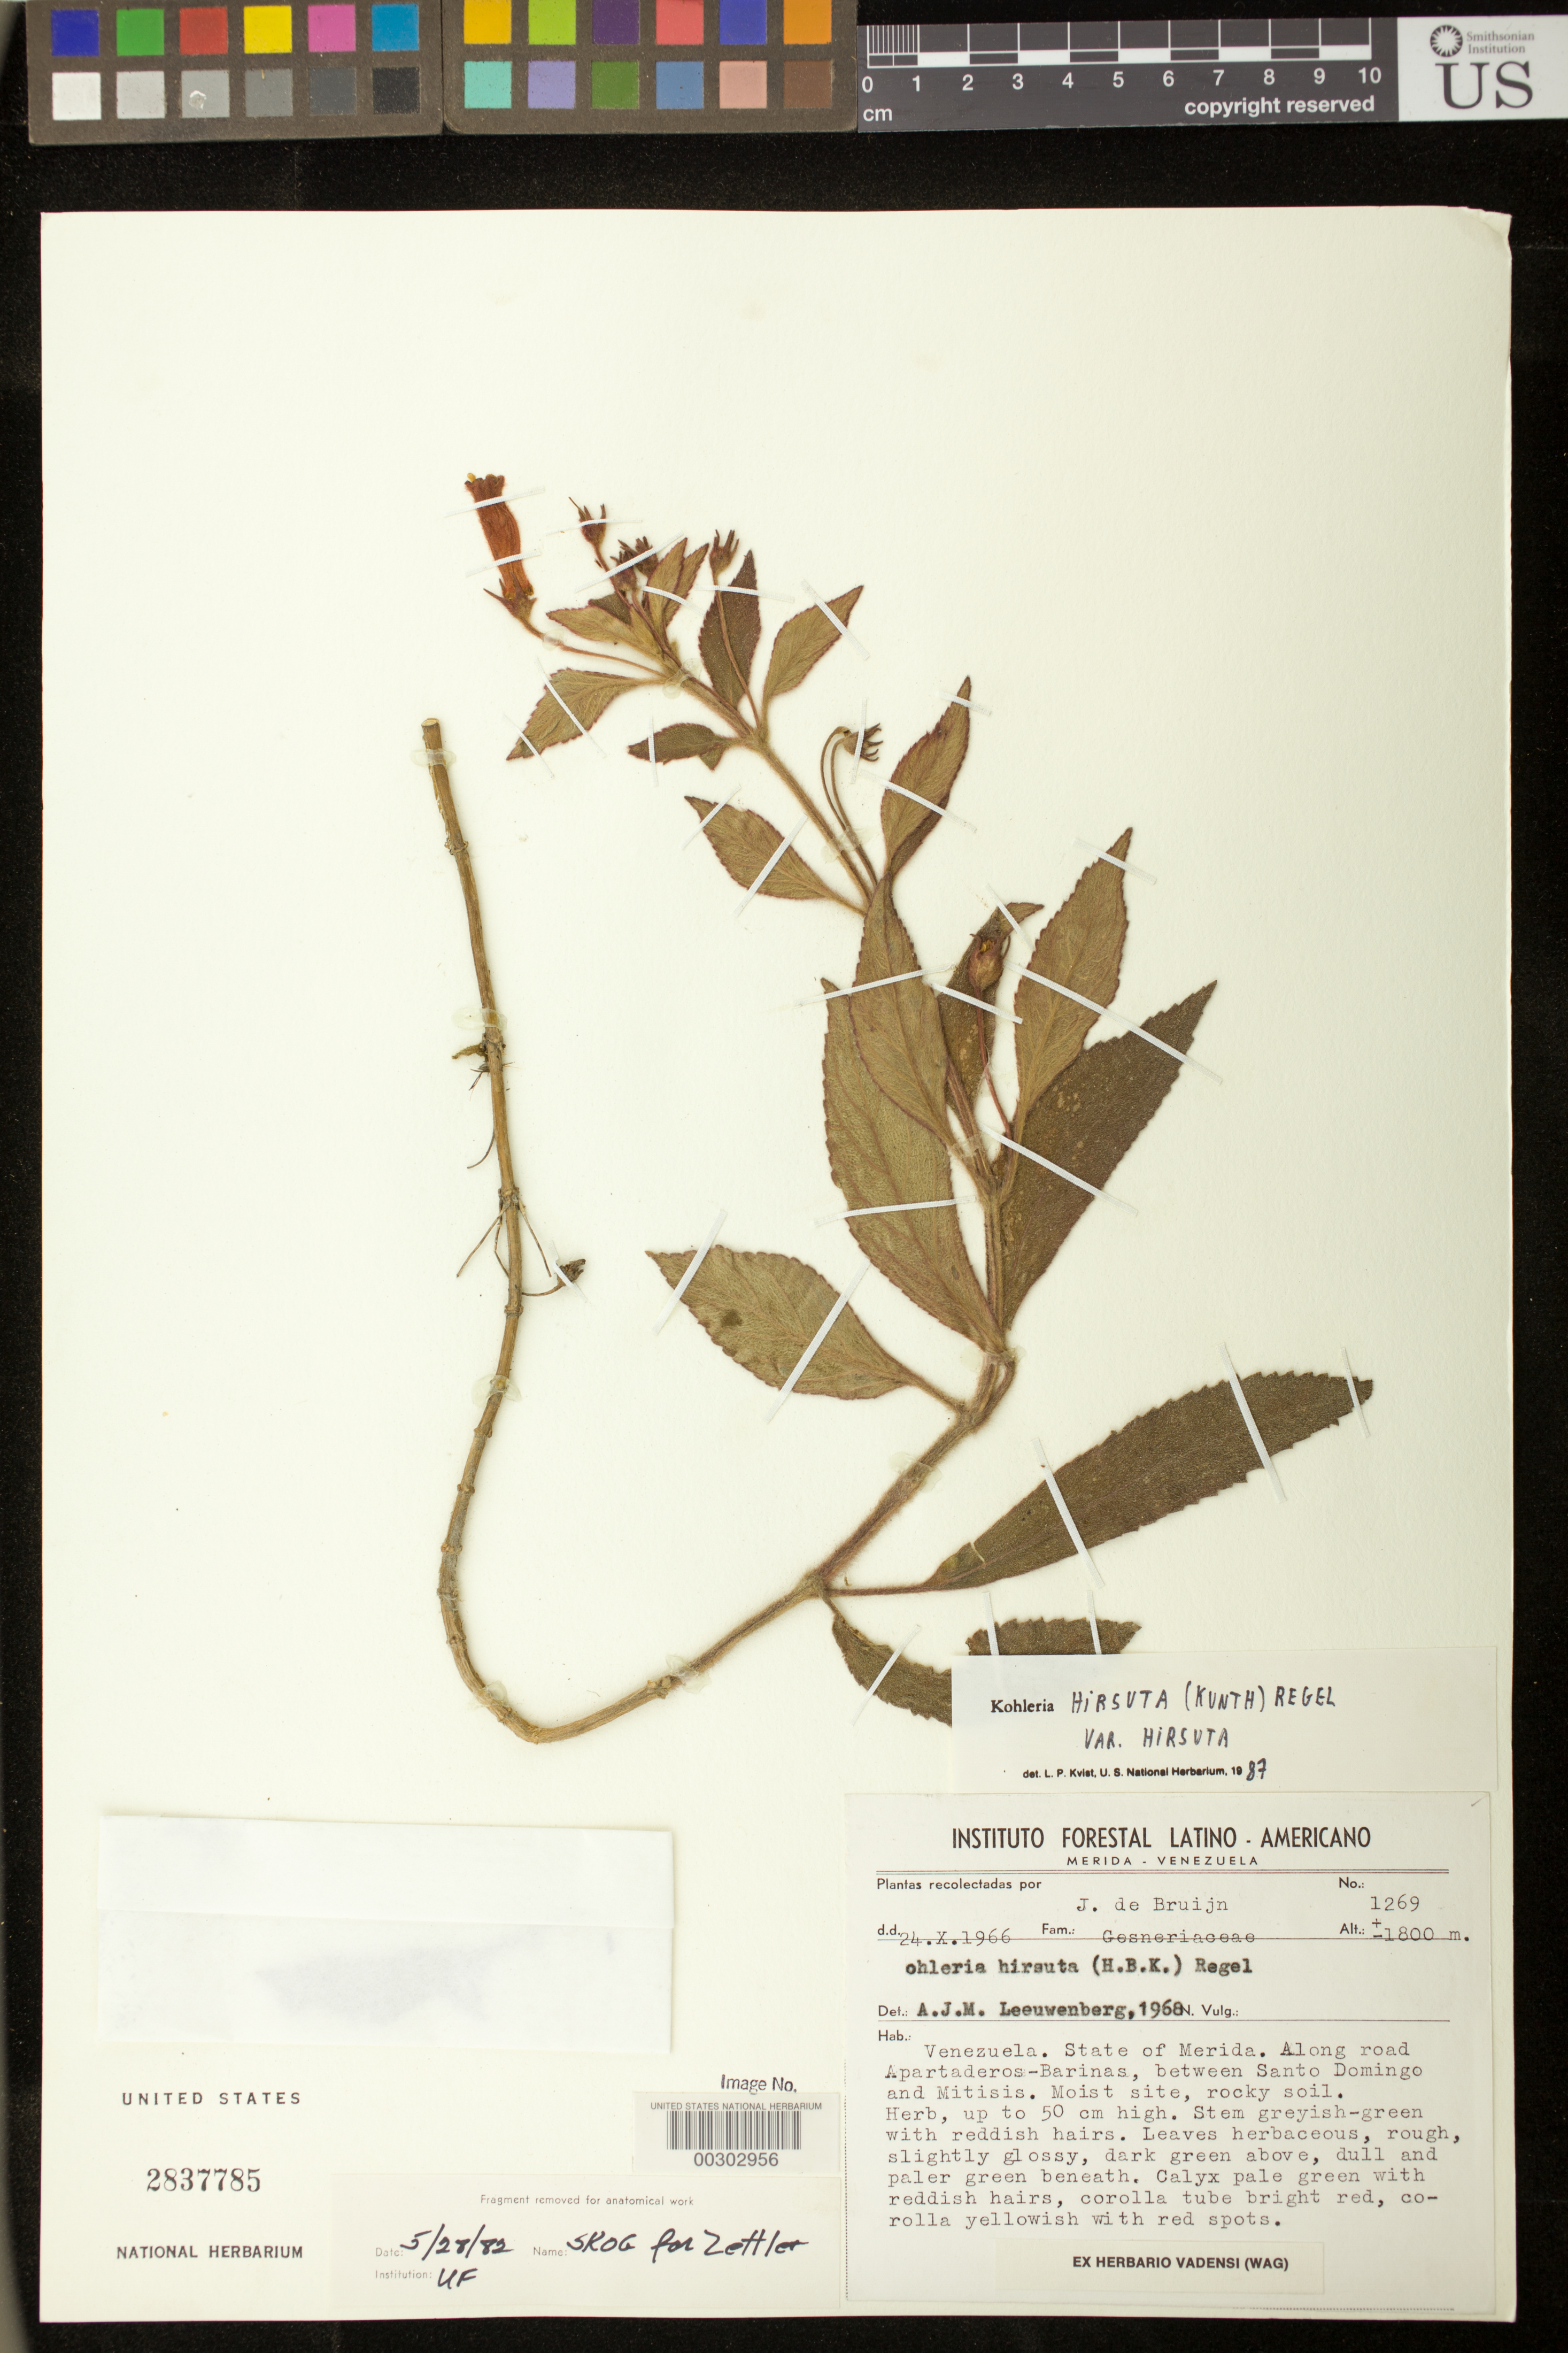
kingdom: Plantae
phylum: Tracheophyta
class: Magnoliopsida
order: Lamiales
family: Gesneriaceae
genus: Kohleria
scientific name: Kohleria hirsuta var. hirsuta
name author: (Kunth) Regel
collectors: J. Bruijn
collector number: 1269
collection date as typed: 24 Oct 1966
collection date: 1966-10-24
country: Venezuela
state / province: Mérida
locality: Along road Apartaderos-Barinas, between Santo Domingo and Mitisis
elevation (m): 1800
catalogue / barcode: US 2837785